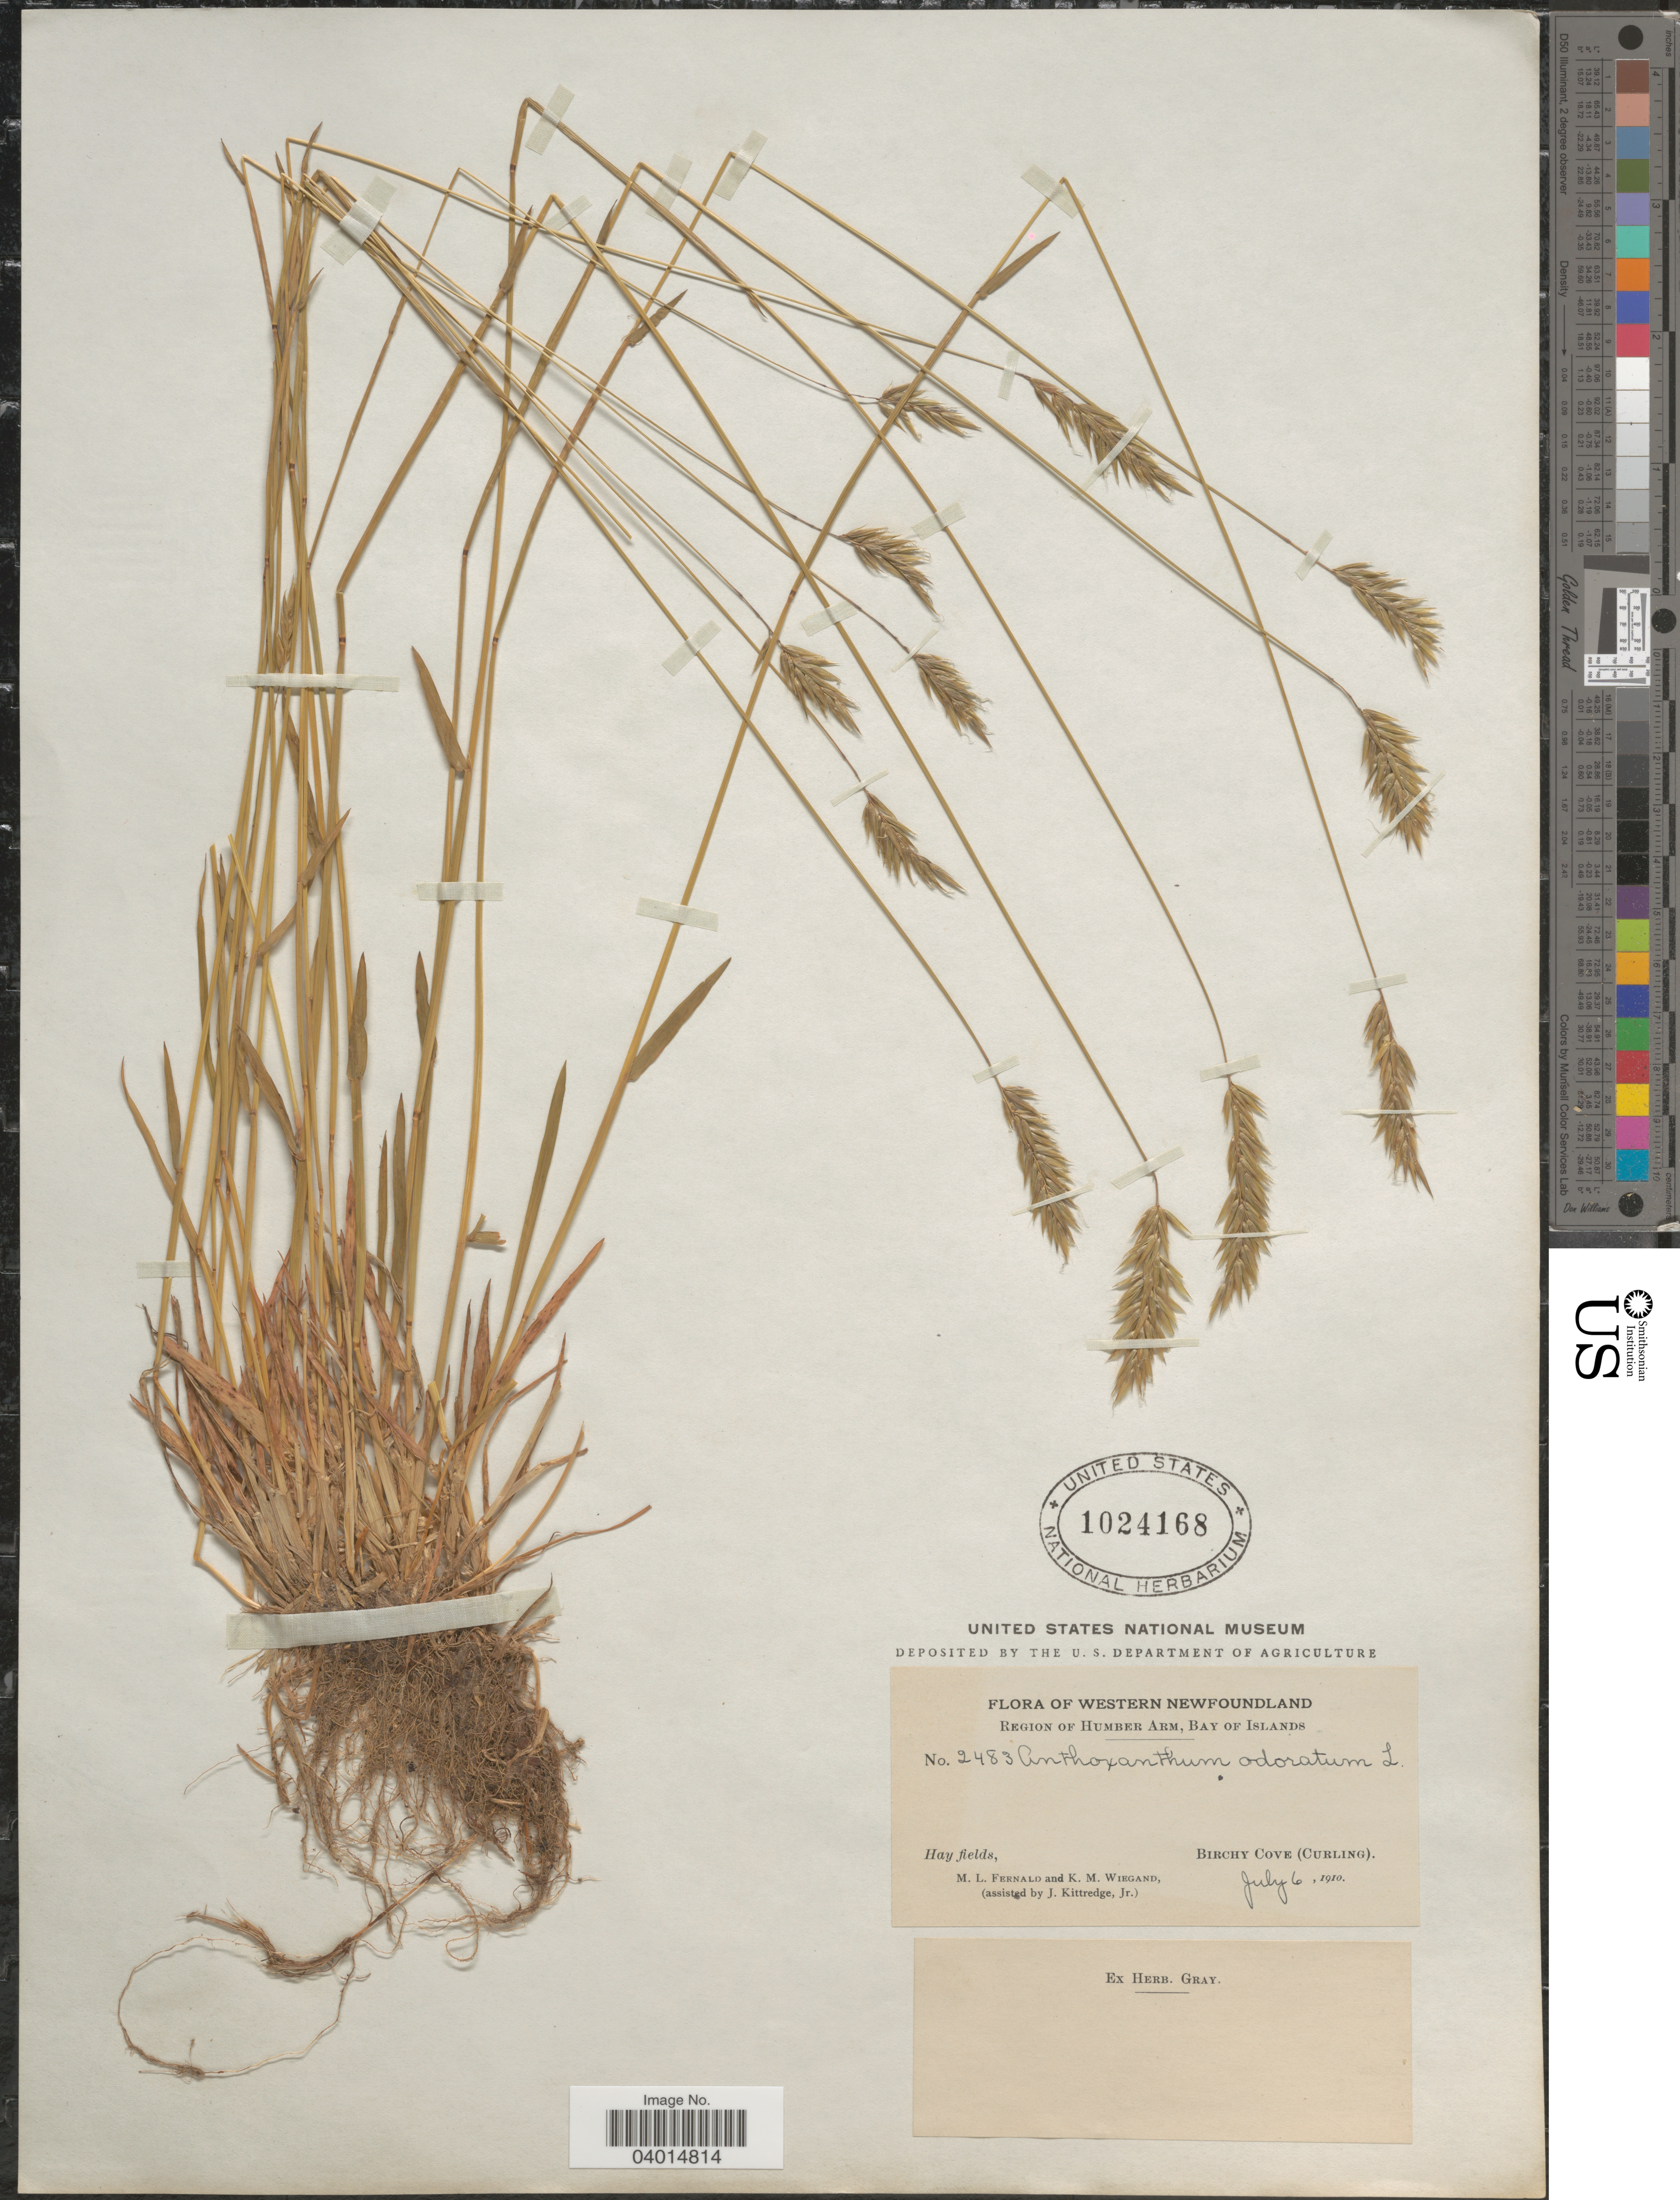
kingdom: Plantae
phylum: Tracheophyta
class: Liliopsida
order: Poales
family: Poaceae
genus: Anthoxanthum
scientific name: Anthoxanthum odoratum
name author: L.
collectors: M. L. Fernald, K. M. Wiegand & J. Kittredge Jr.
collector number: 2483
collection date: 1910-07-06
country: Canada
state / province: Newfoundland and Labrador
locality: Western Newfoundland. Region of Humber Arm, Bay of Islands. Birchy Cove (Curling).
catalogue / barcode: US 1024168